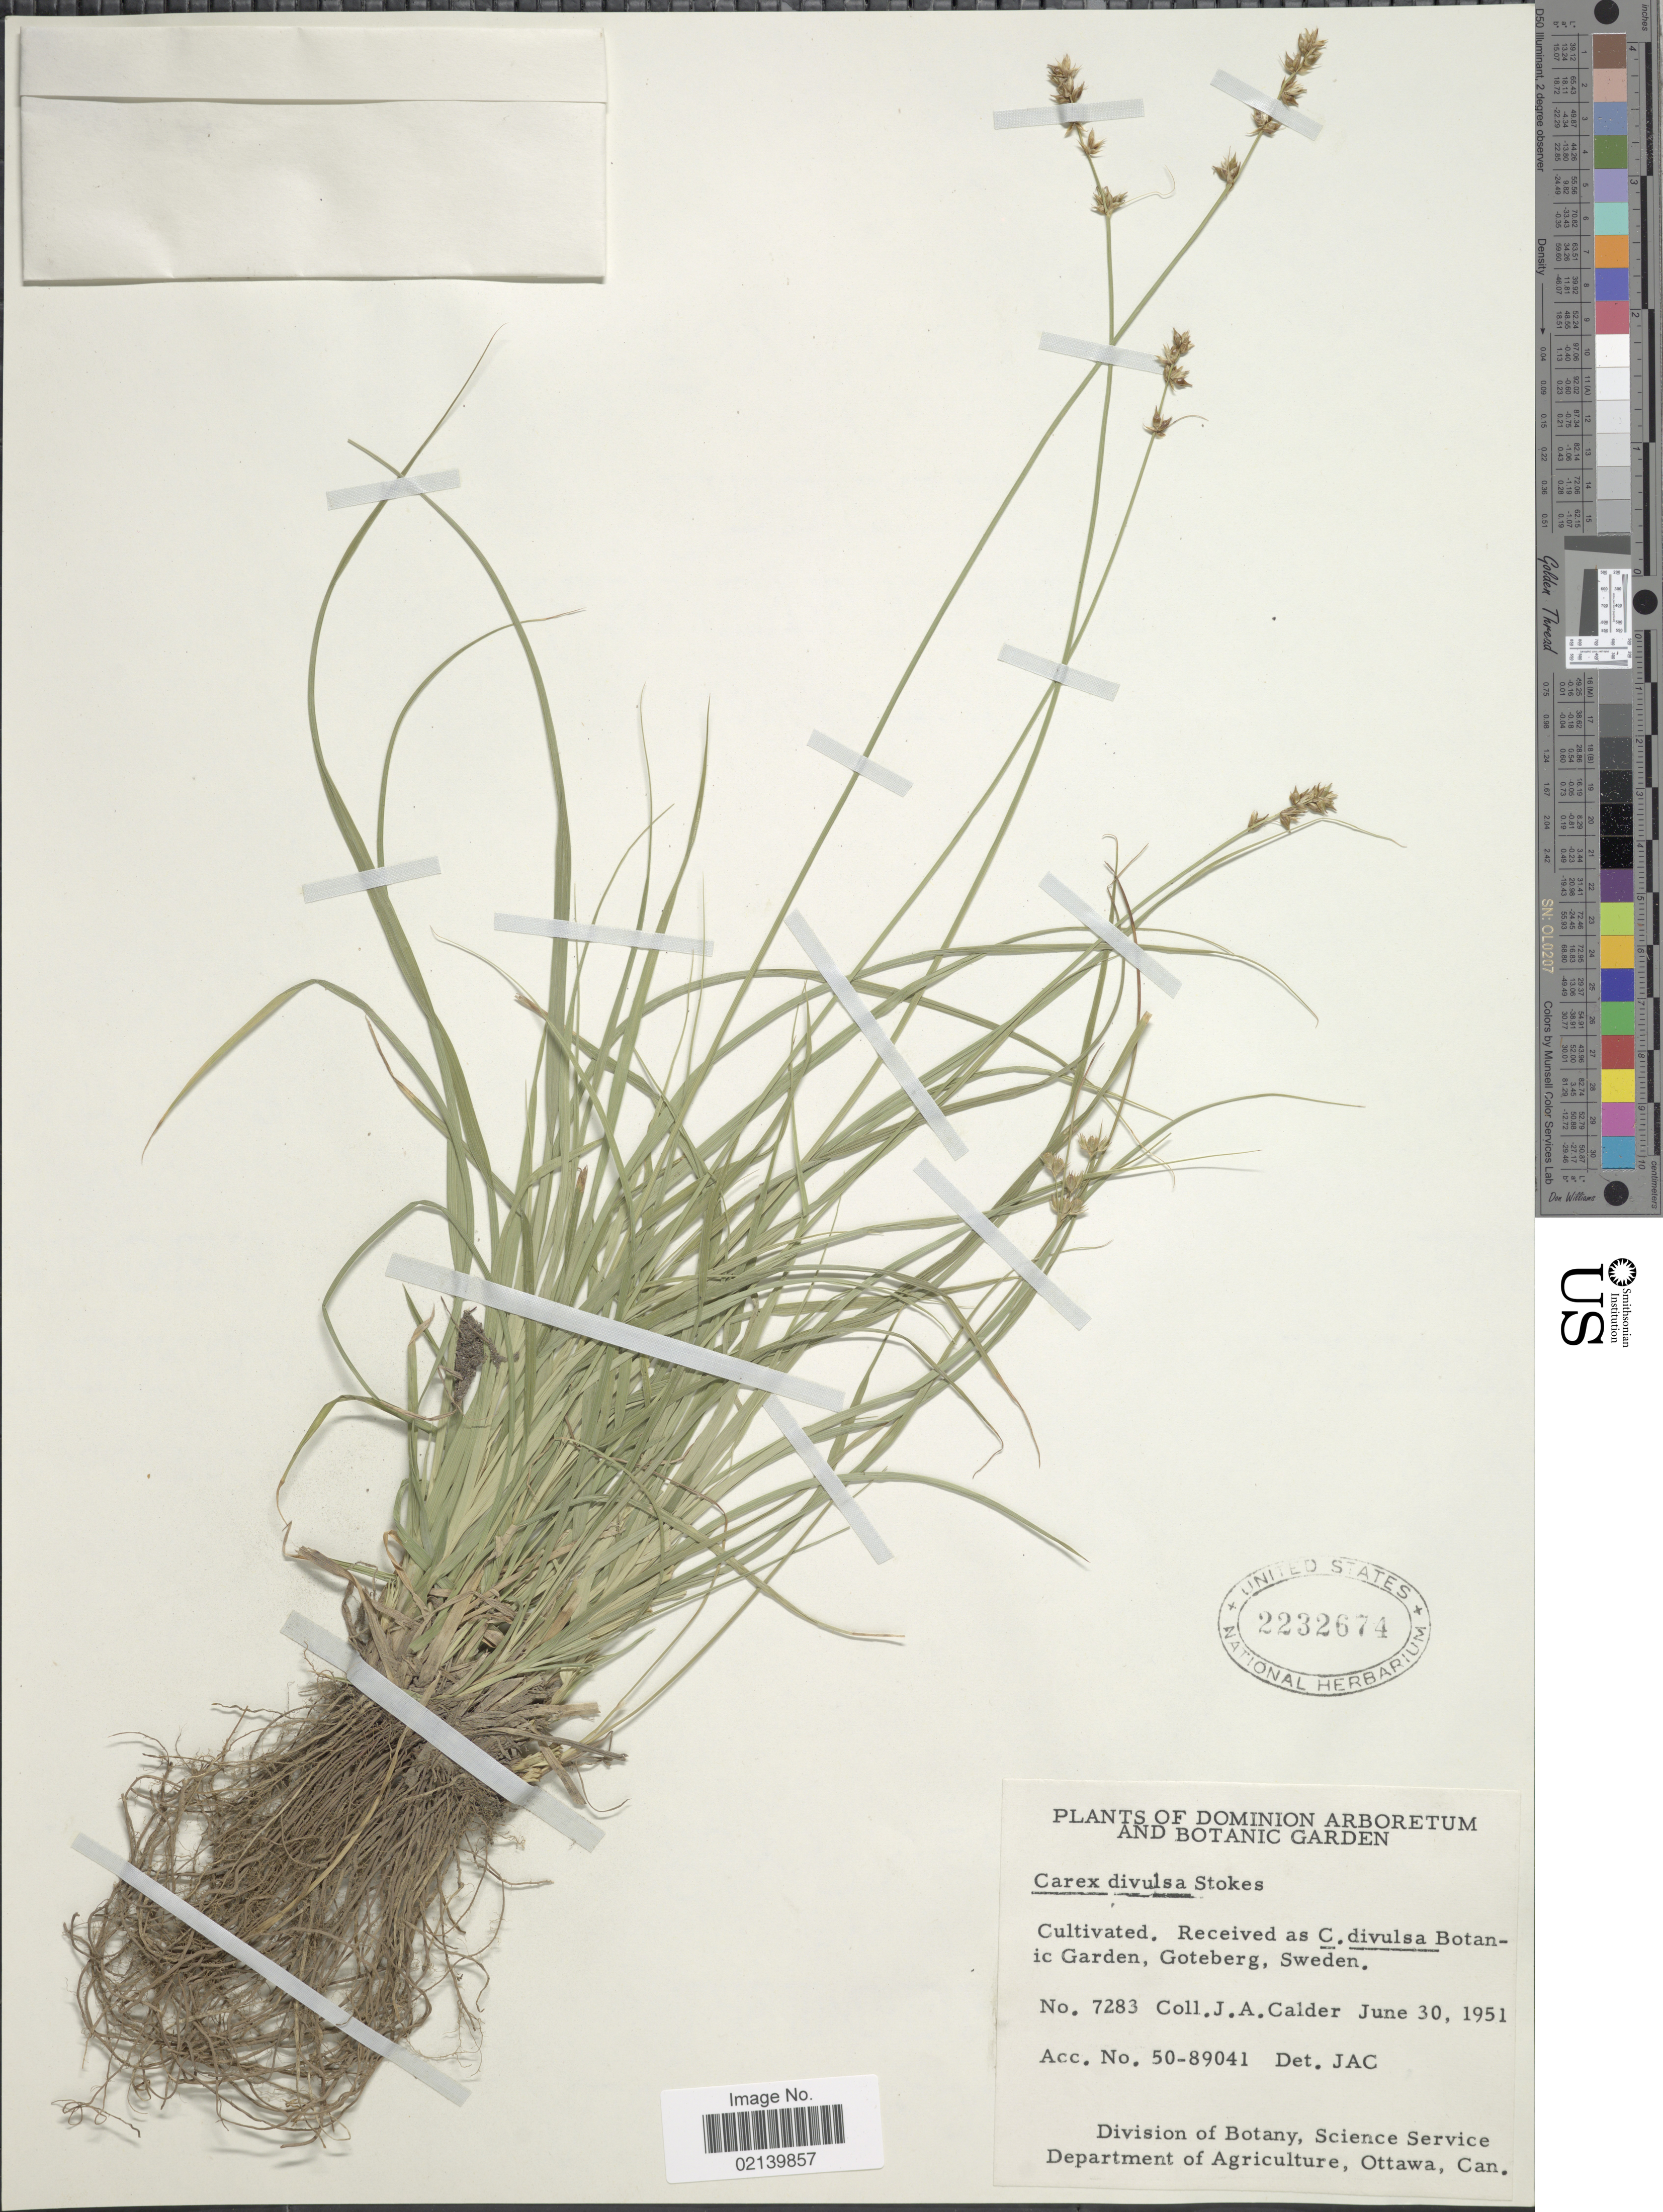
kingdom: Plantae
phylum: Tracheophyta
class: Liliopsida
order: Poales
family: Cyperaceae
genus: Carex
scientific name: Carex divulsa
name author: Stokes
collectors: J. A. Calder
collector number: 7283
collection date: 1951-06-30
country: Sweden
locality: Dominion Arboretum and Botanic Garden. Goteberg Sweden.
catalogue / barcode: US 2232674